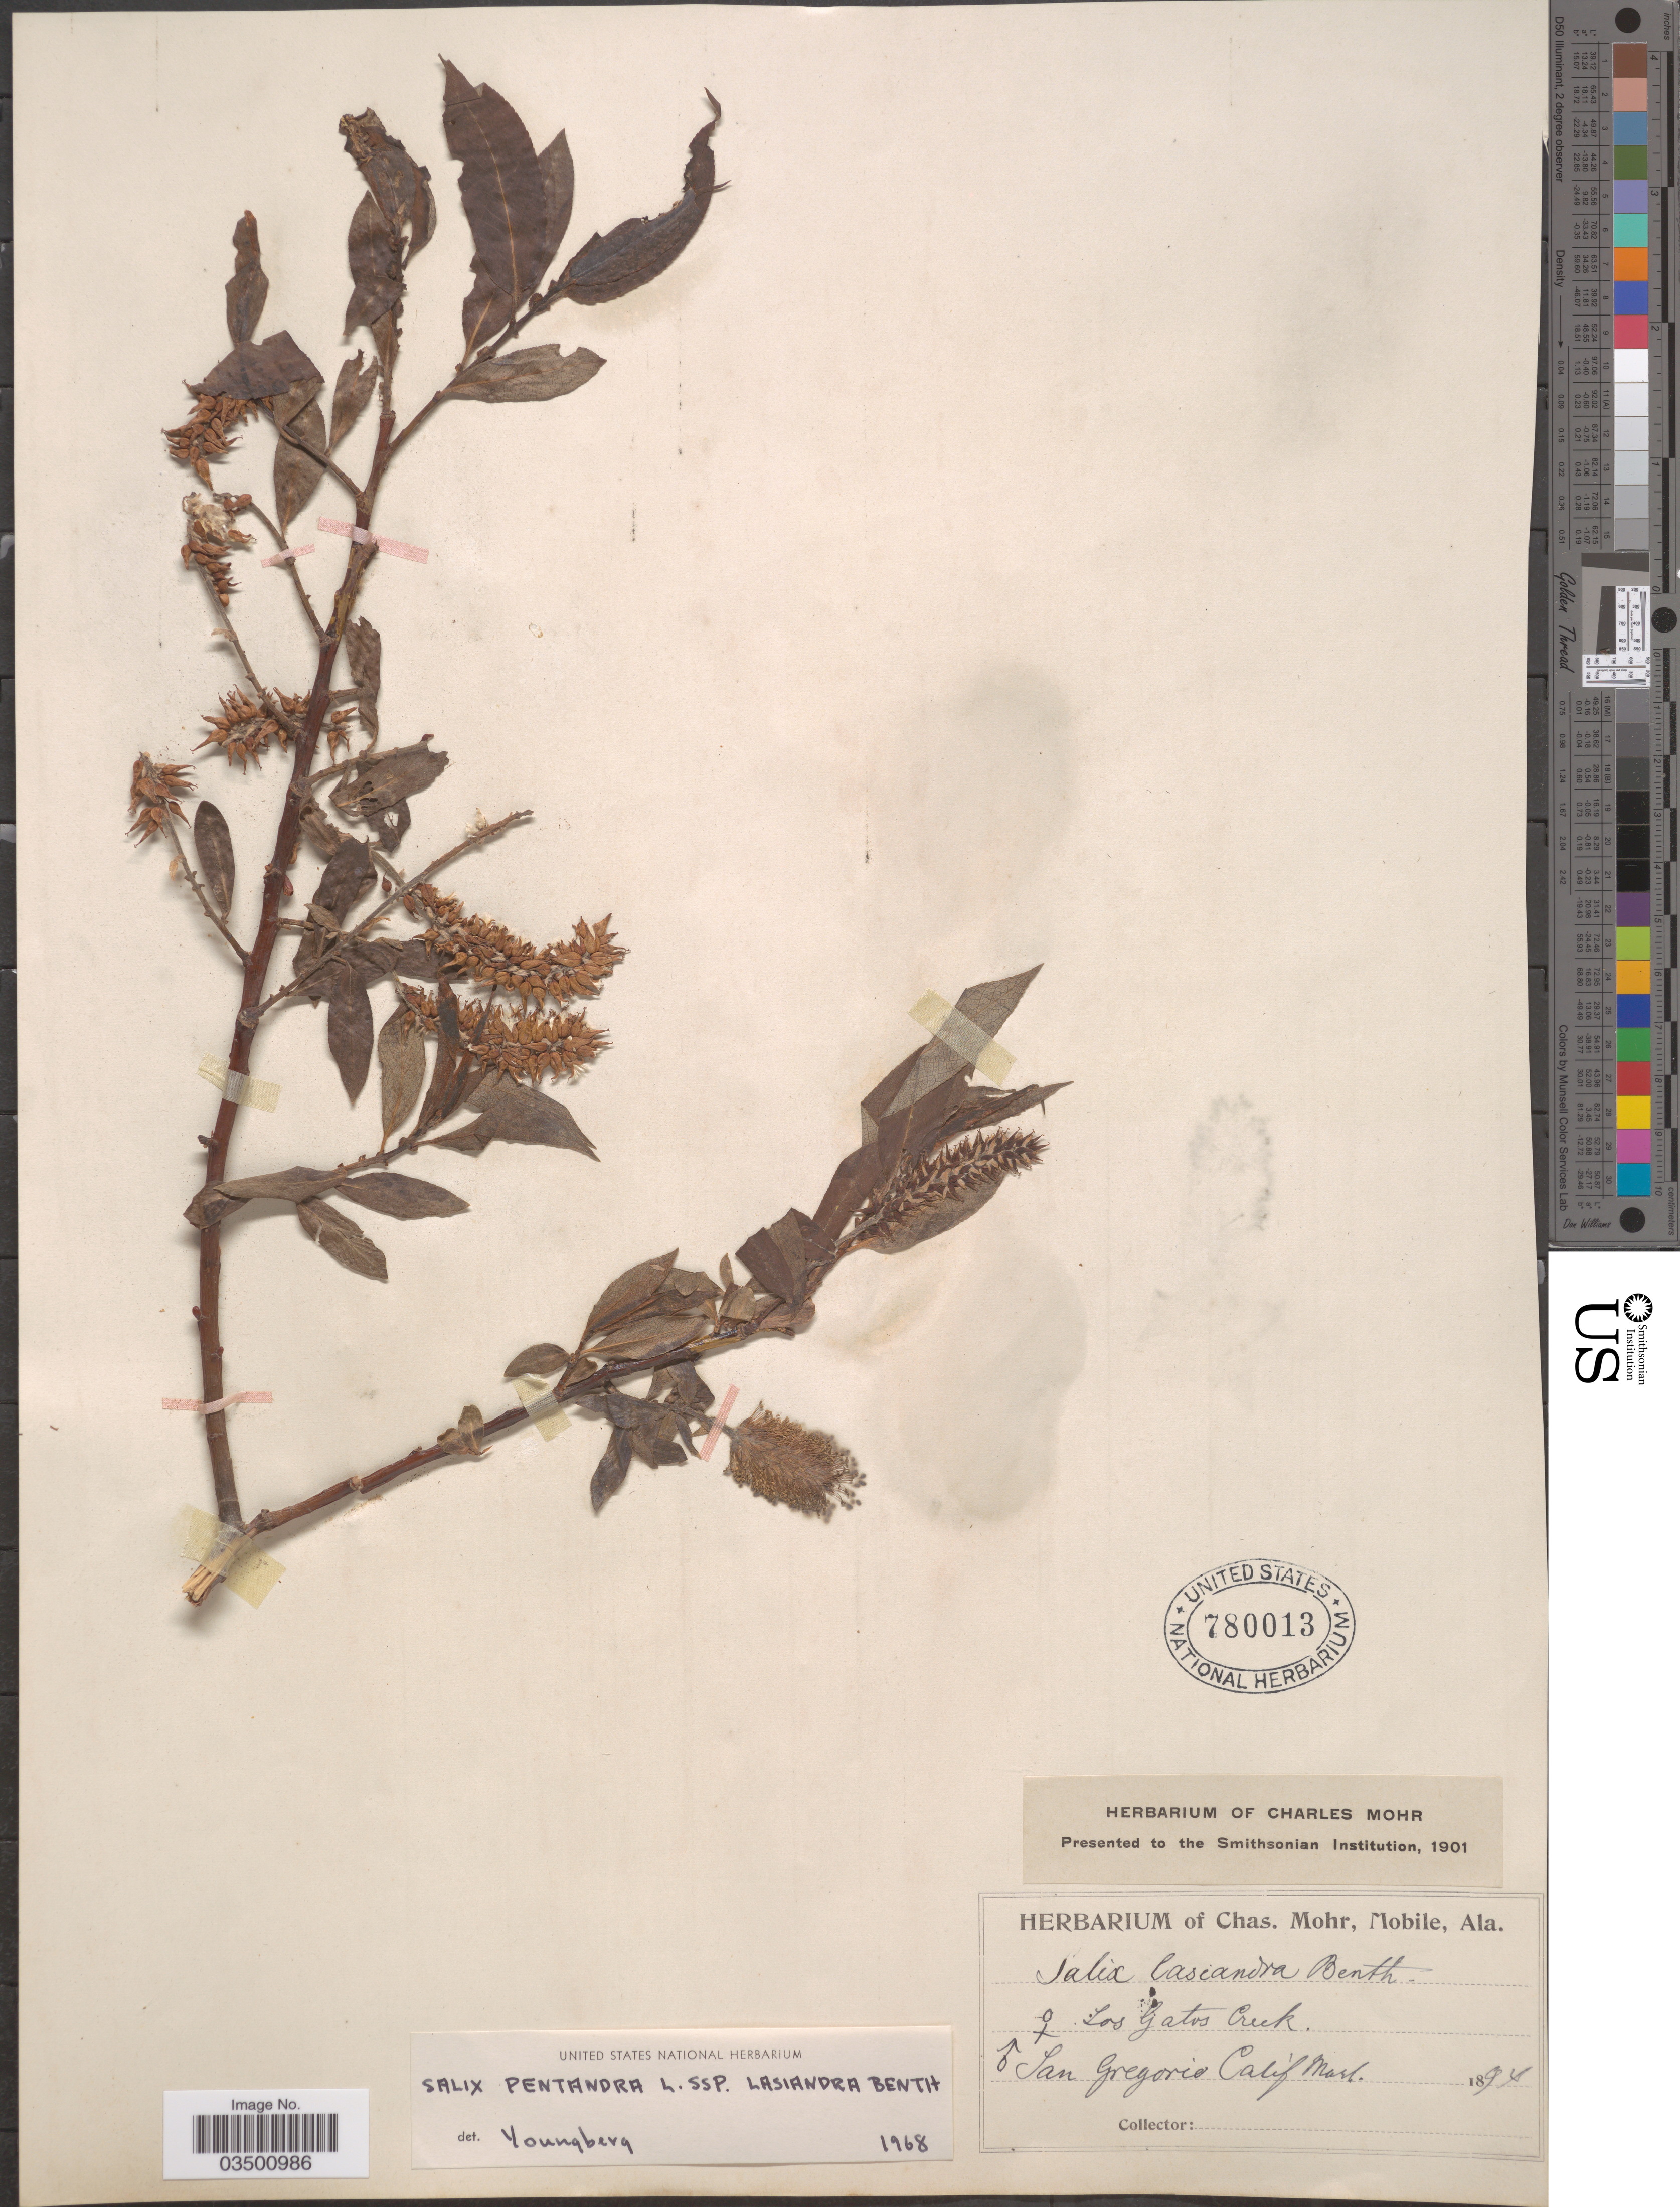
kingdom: Plantae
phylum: Tracheophyta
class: Magnoliopsida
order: Malpighiales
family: Salicaceae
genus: Salix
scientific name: Salix lasiandra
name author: Benth.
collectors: ex herb. Charles Mohr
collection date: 1894-03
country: United States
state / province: California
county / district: Santa Clara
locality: Los Gatos Creek. San Gregorio.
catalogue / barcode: US 780013